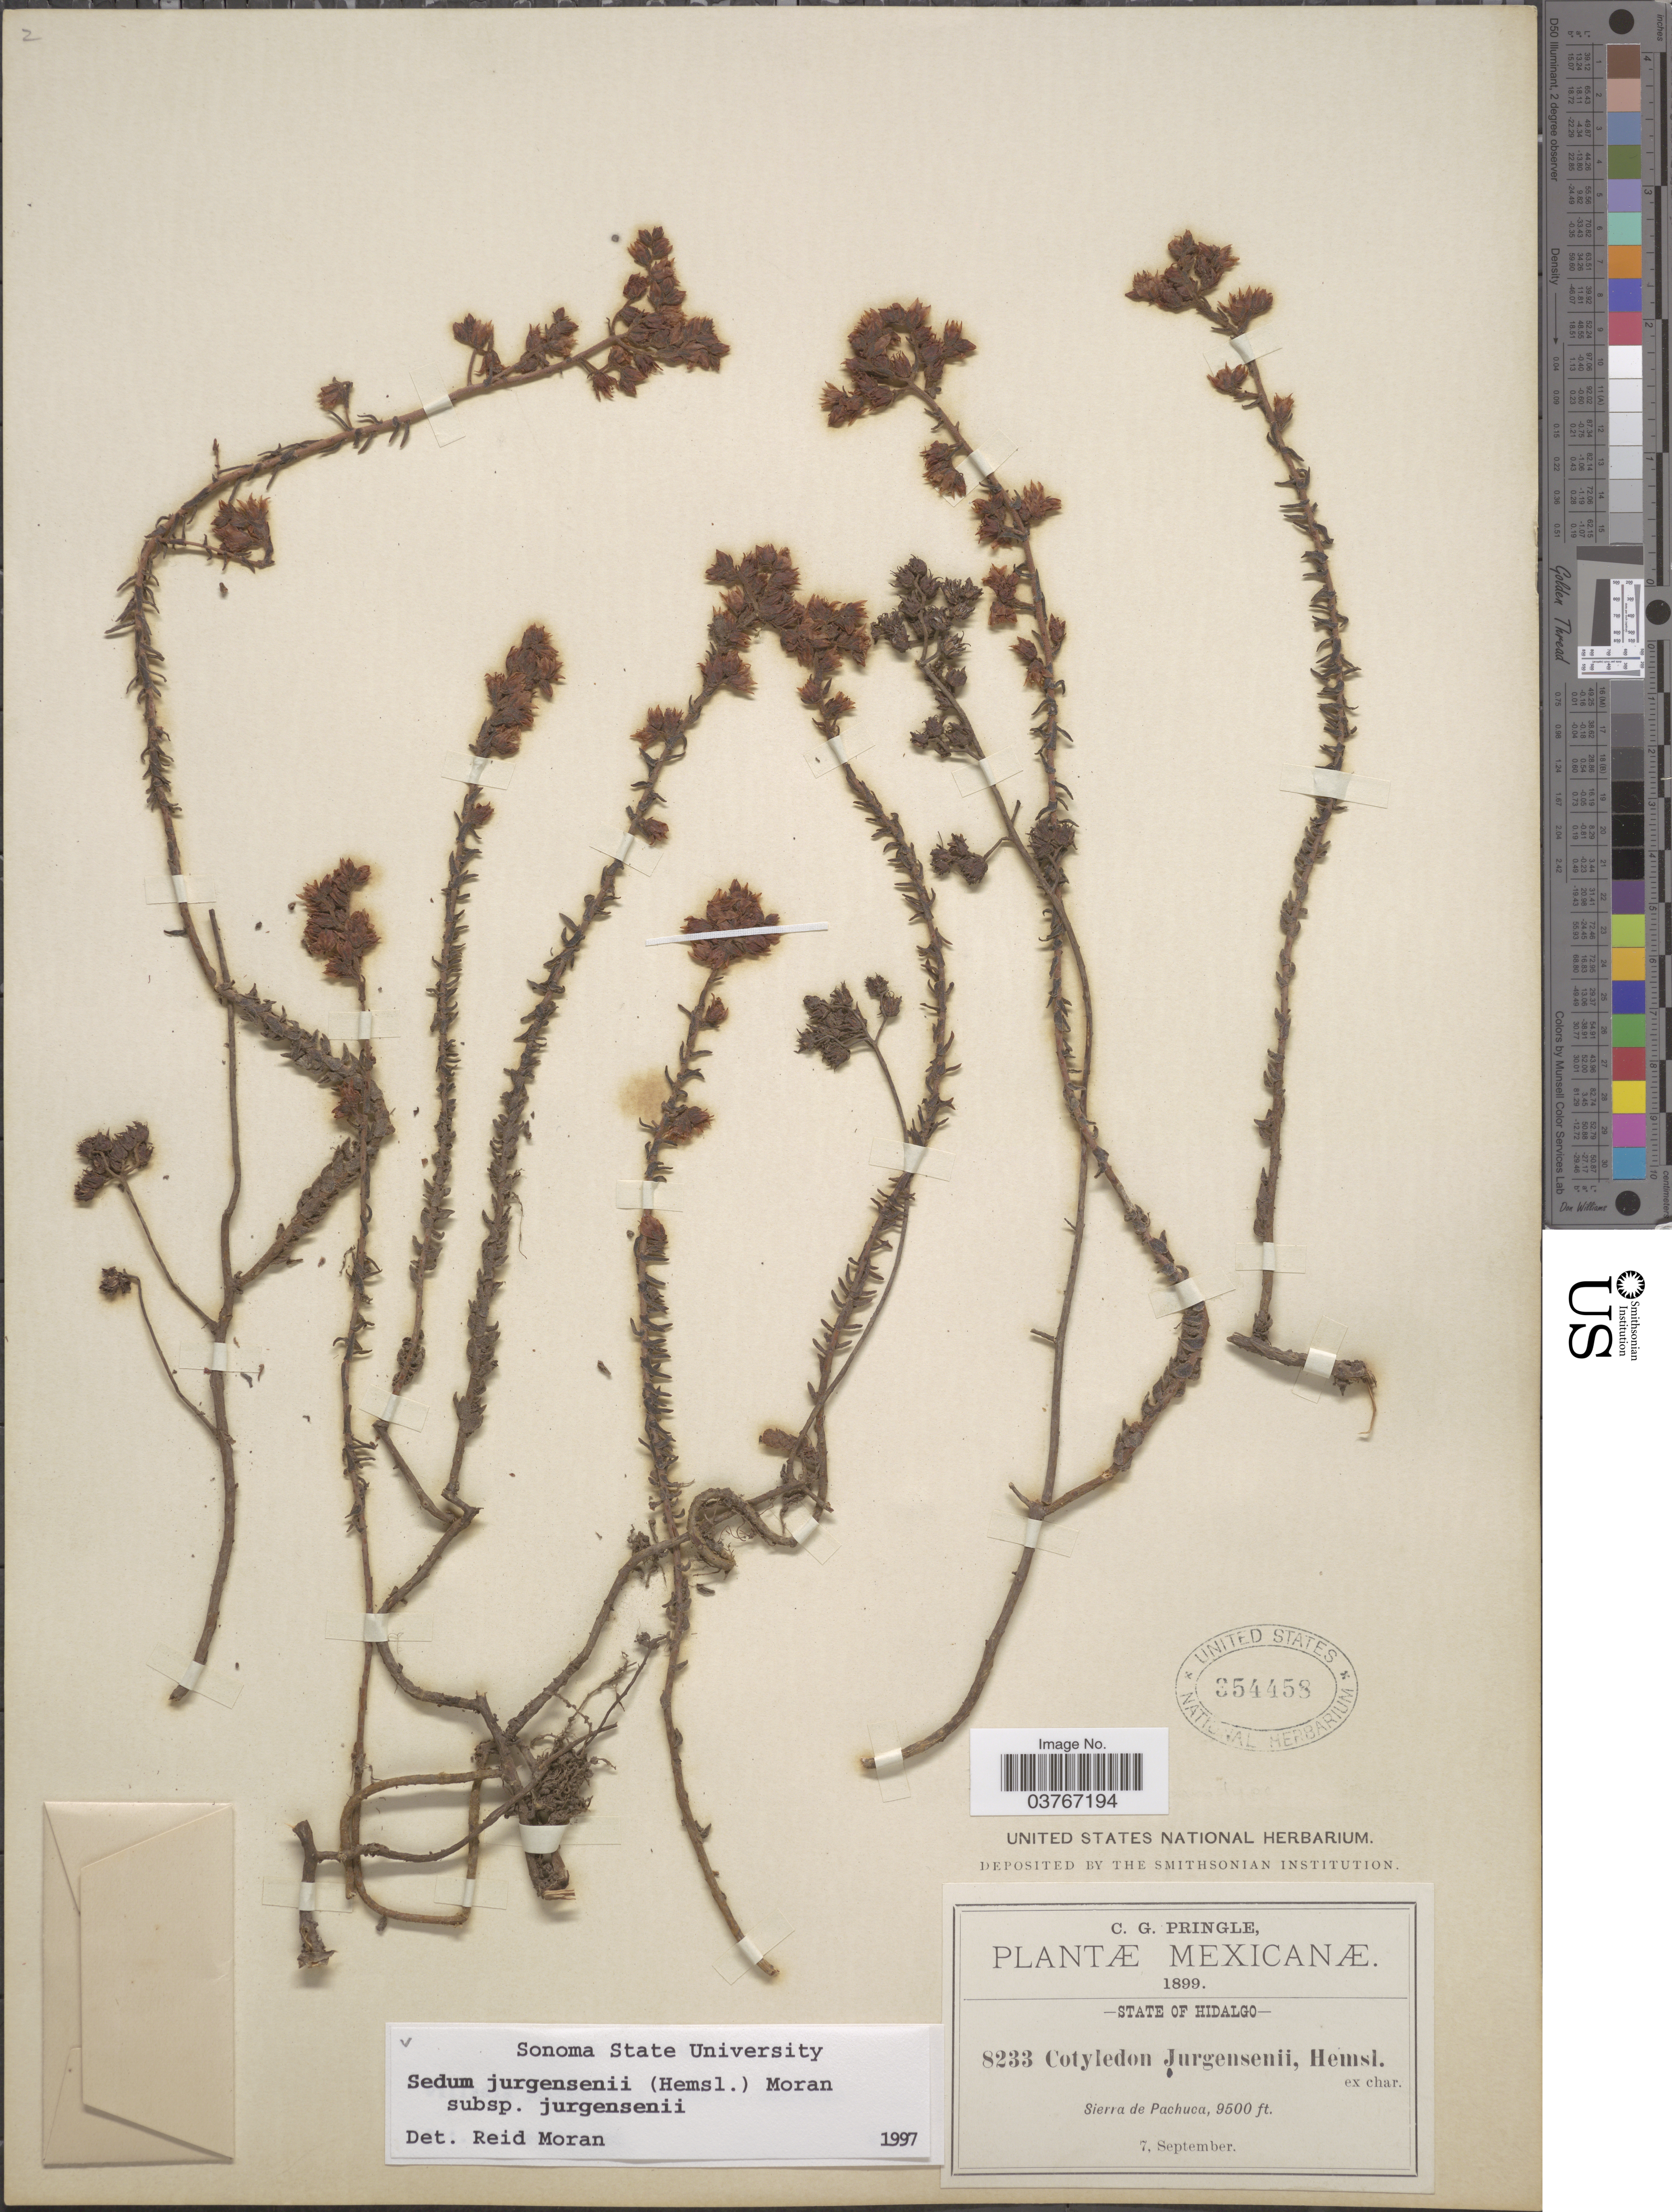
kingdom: Plantae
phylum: Tracheophyta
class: Magnoliopsida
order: Saxifragales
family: Crassulaceae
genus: Sedum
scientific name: Sedum jurgensenii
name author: (Hemsl.) Moran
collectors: C. G. Pringle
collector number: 8233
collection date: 1899-09-07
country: Mexico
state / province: Hidalgo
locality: Sierra de Pachuca.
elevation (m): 2896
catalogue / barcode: US 354458